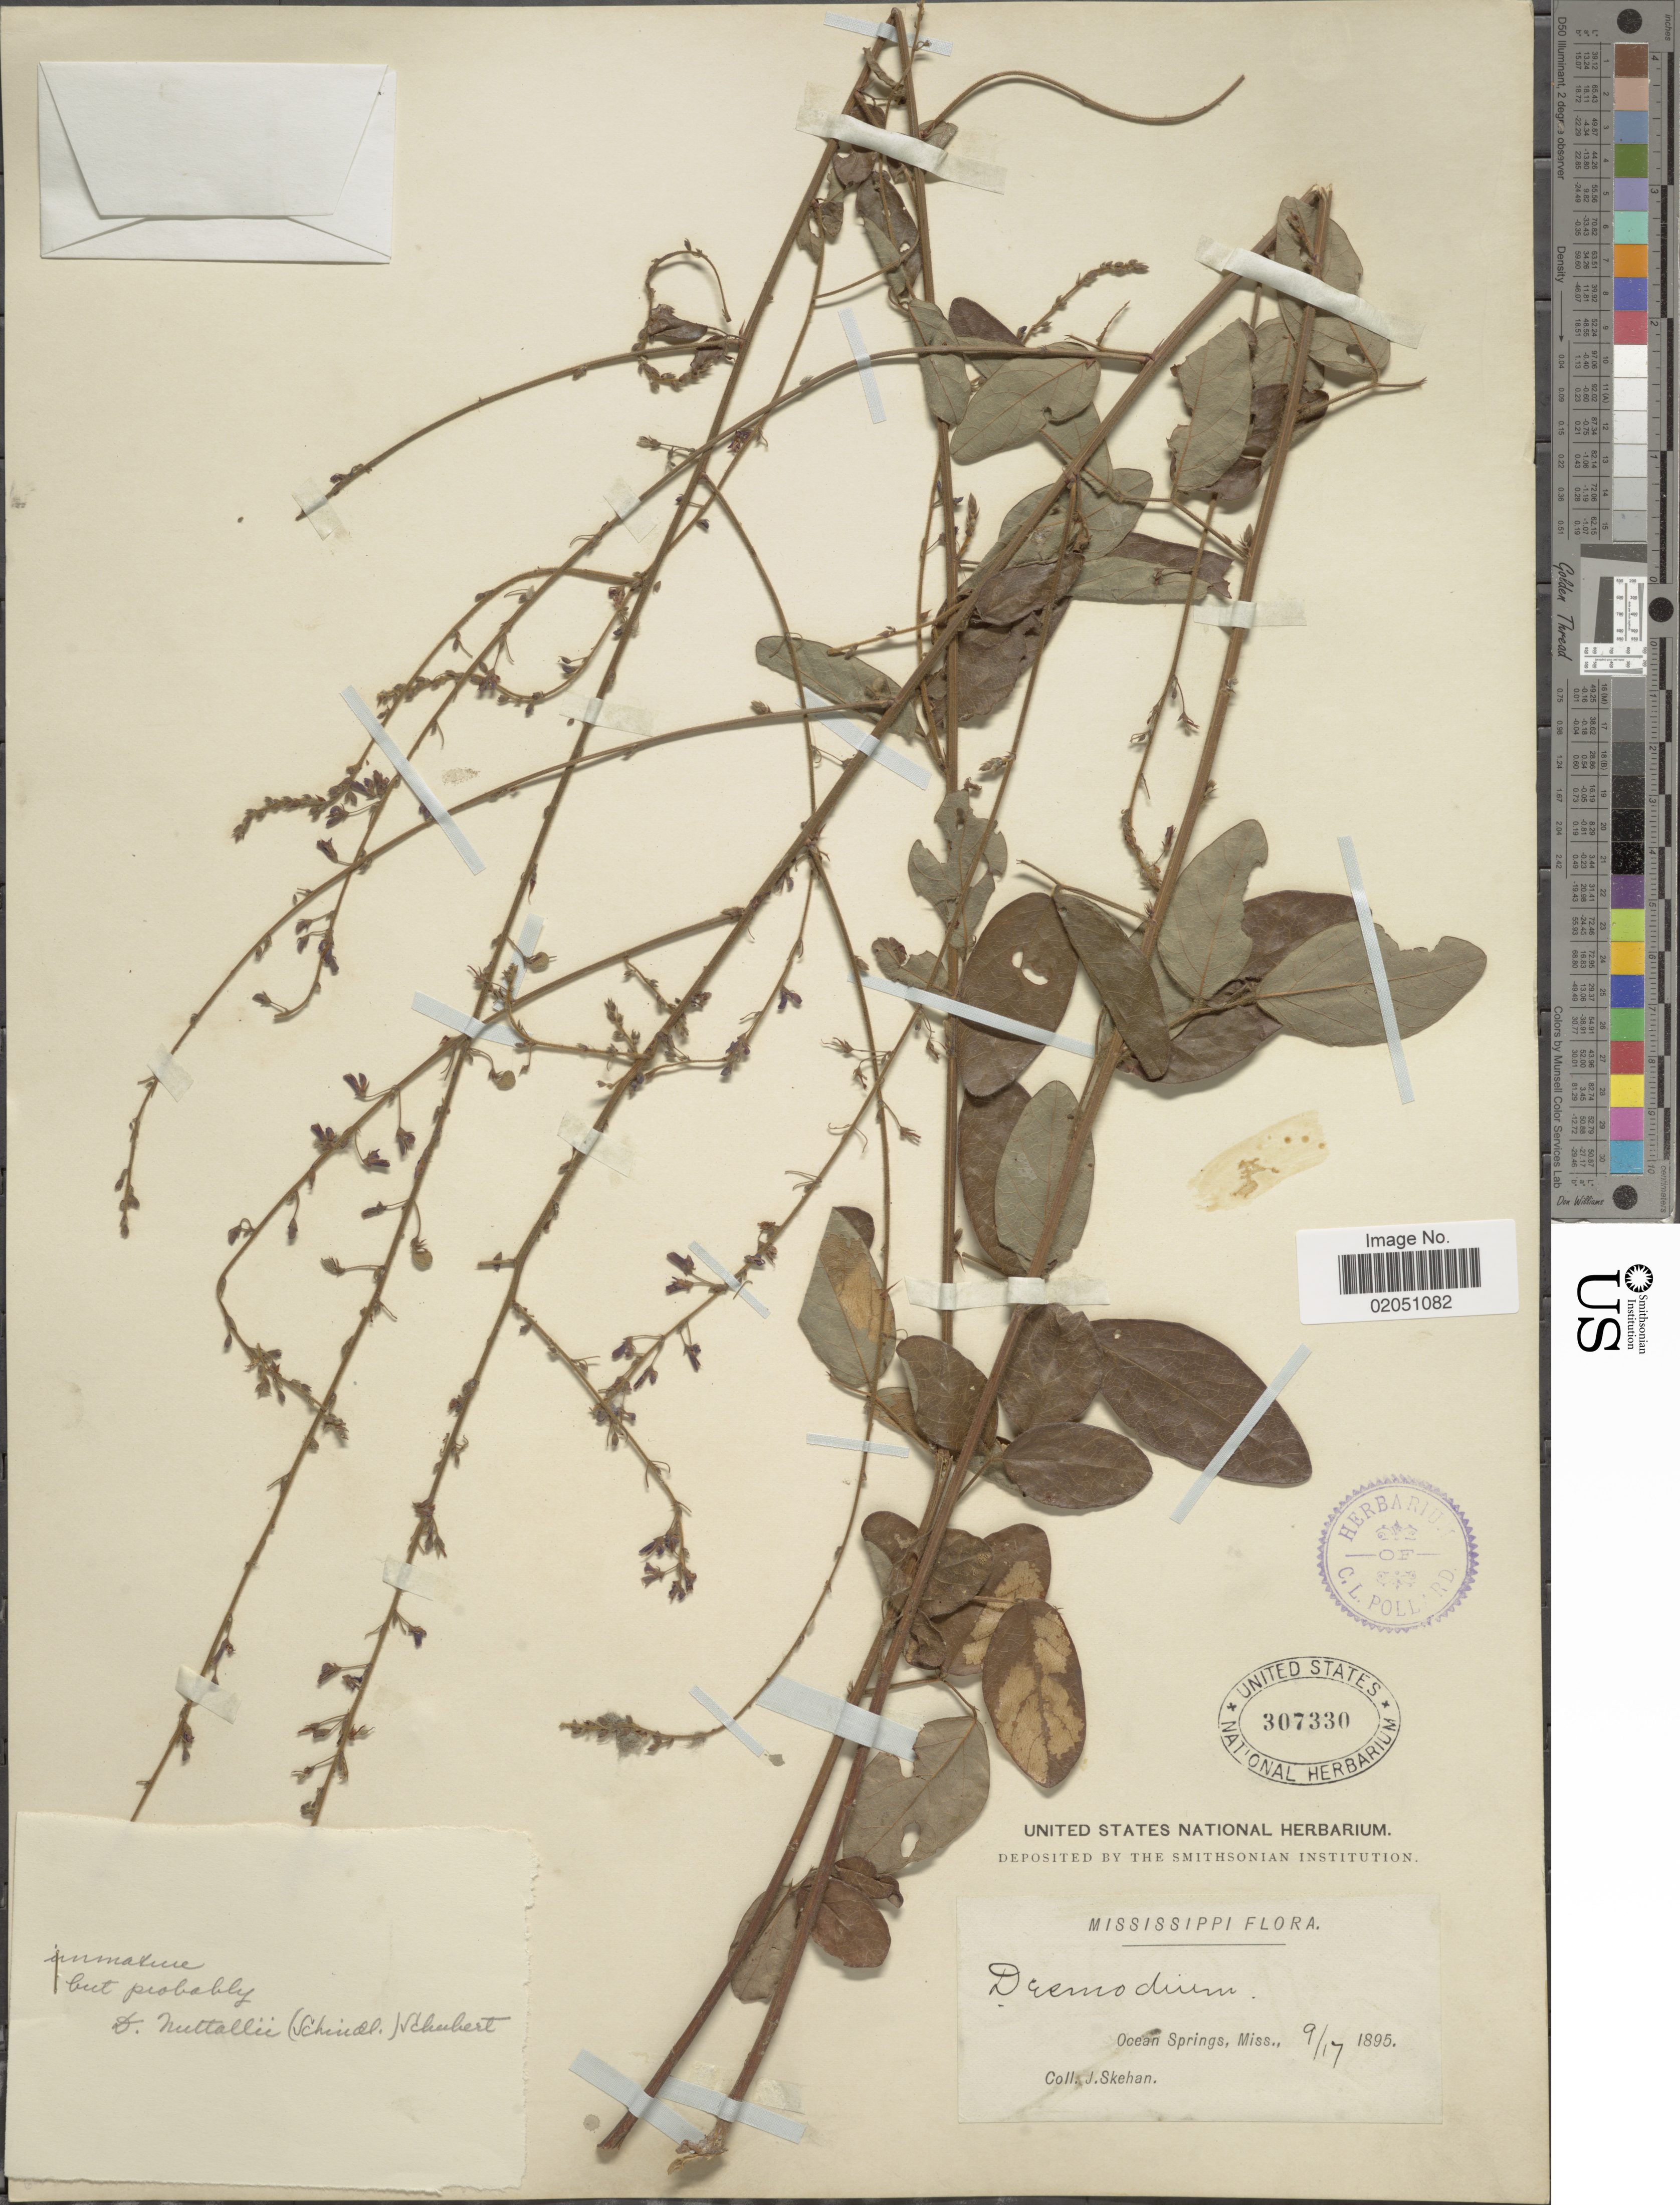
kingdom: Plantae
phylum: Tracheophyta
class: Magnoliopsida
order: Fabales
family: Fabaceae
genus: Desmodium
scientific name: Desmodium nuttallii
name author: (Schindl.) B.G. Schub.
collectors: J. Skehan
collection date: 1895-09-17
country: United States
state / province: Mississippi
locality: Ocean Springs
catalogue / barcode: US 307330